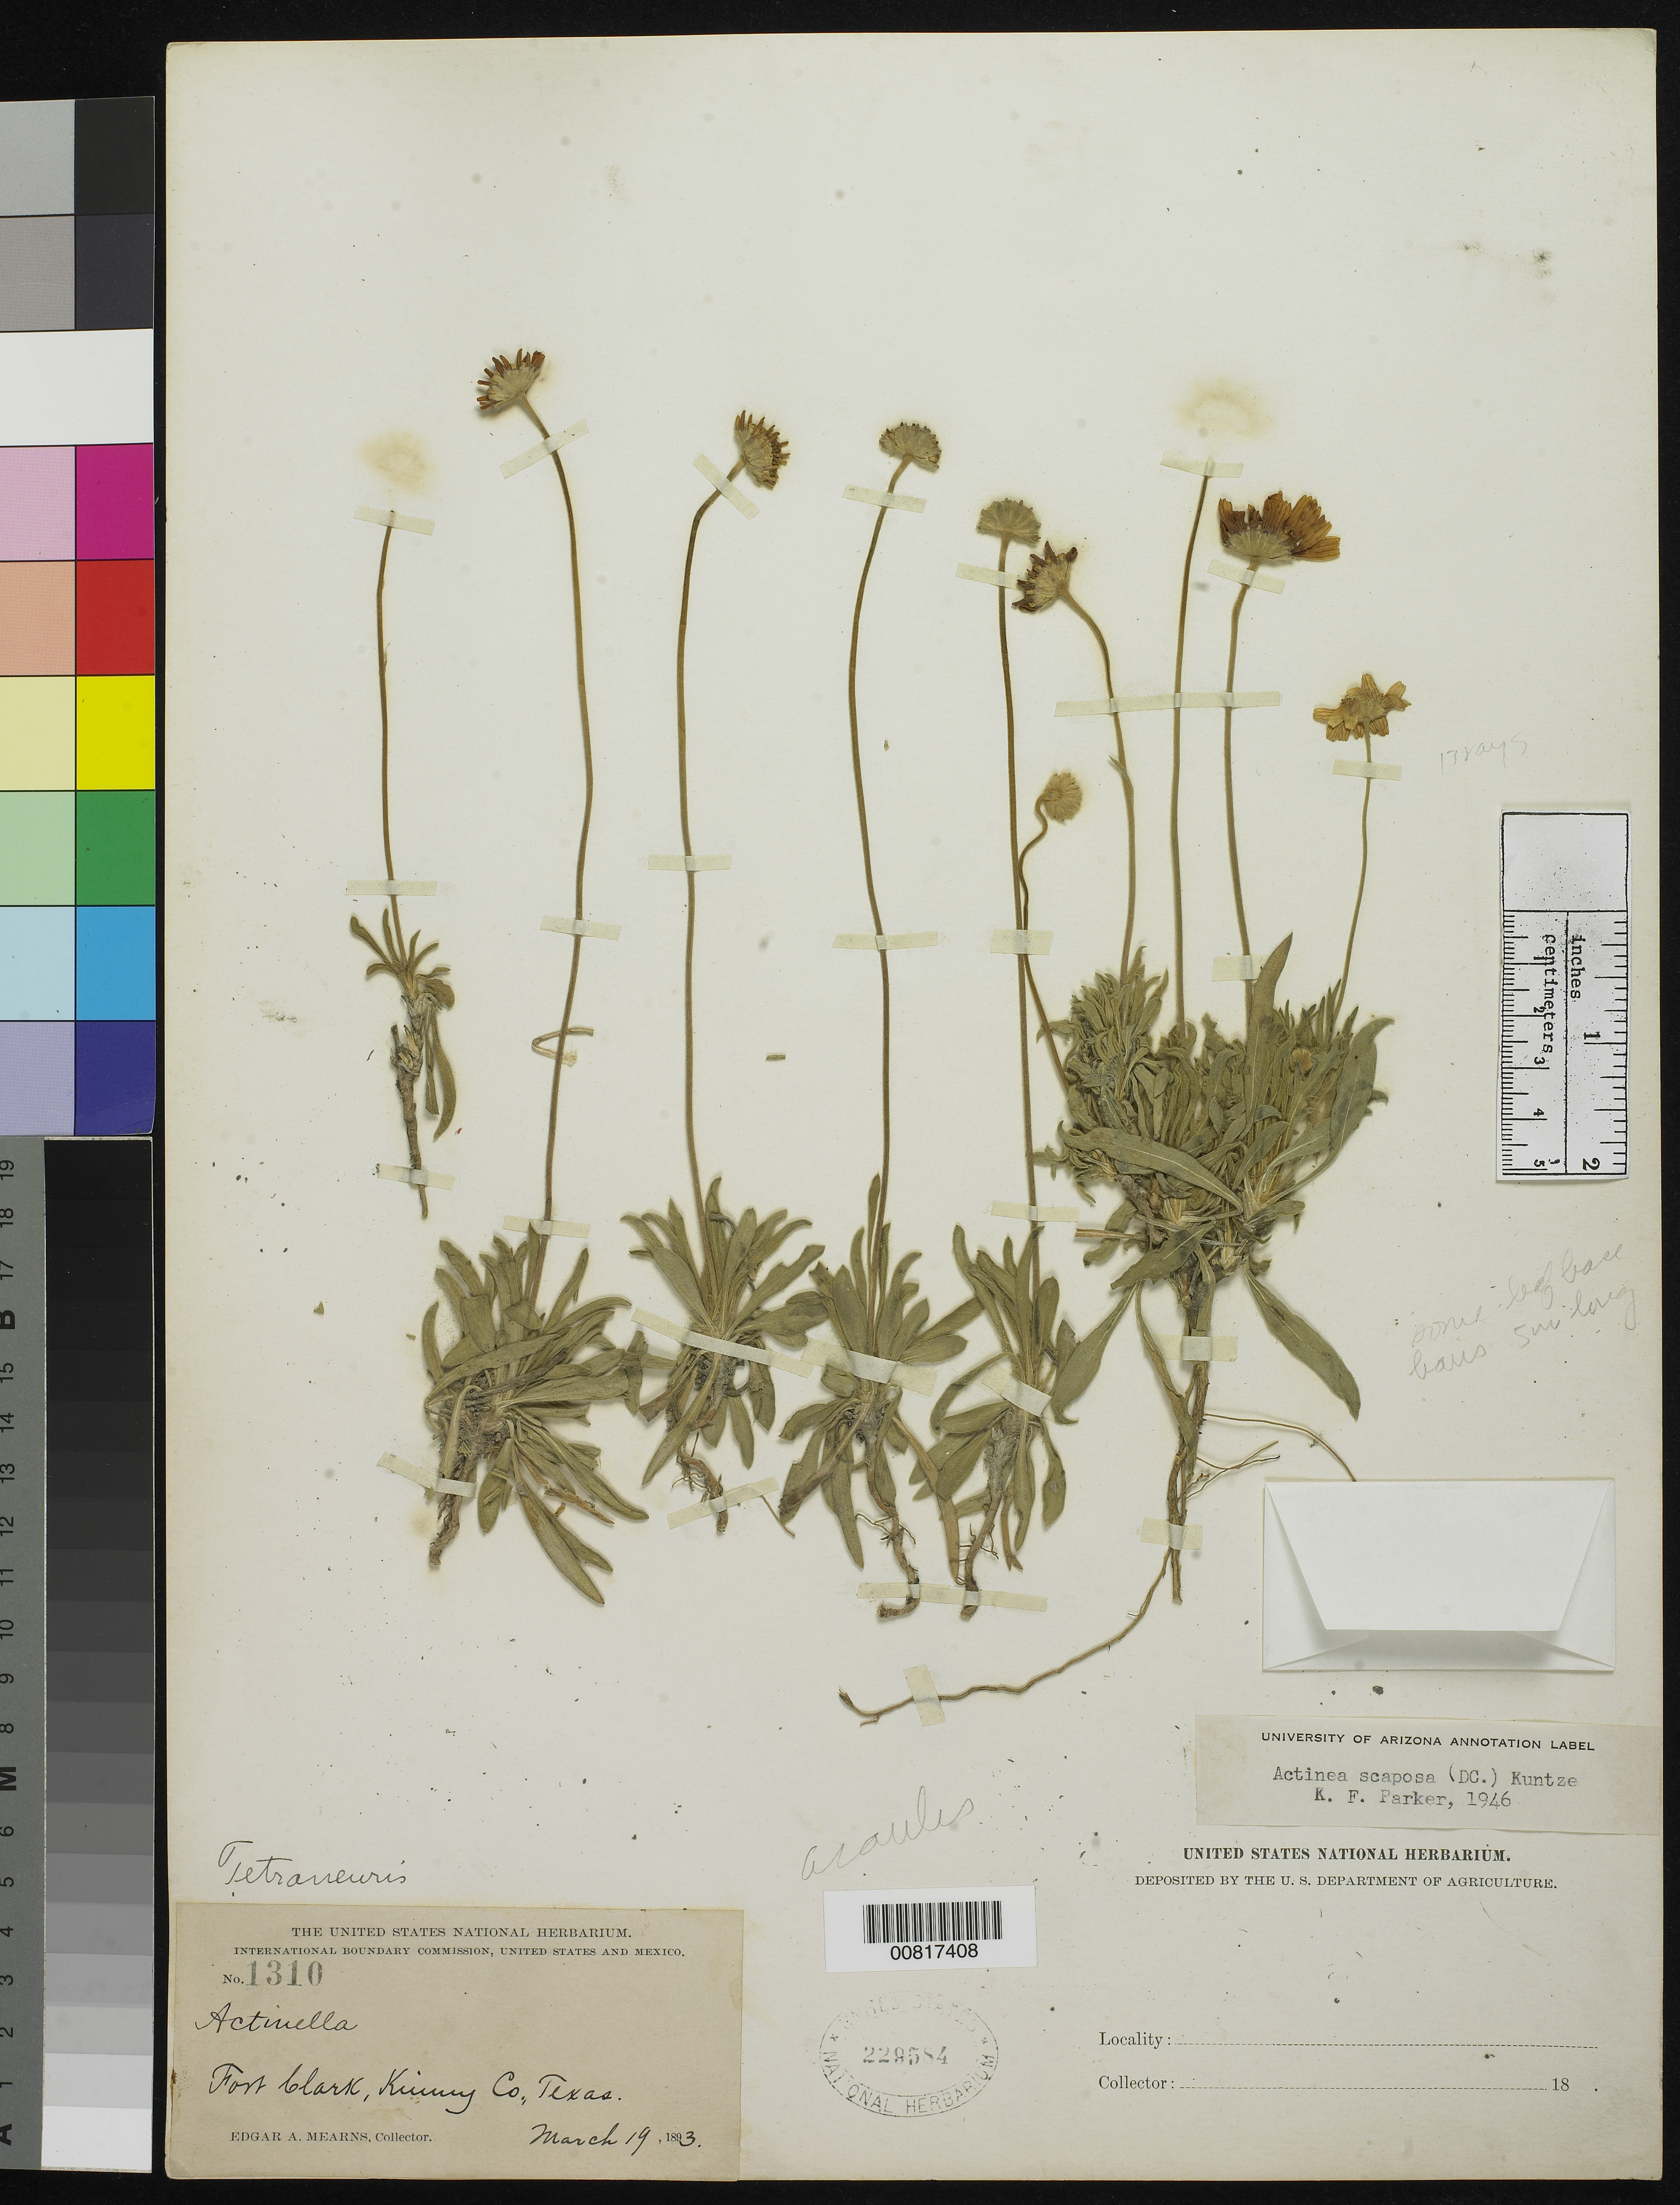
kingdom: Plantae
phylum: Tracheophyta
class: Magnoliopsida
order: Asterales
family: Asteraceae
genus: Actinea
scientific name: Actinea scaposa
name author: (DC.) Kuntze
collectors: E. A. Mearns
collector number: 1310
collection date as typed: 19 Mar 1893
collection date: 1893-03-19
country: United States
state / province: Texas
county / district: Kinney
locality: Fort Clark, Kinney County, Texas.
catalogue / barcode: US 229584